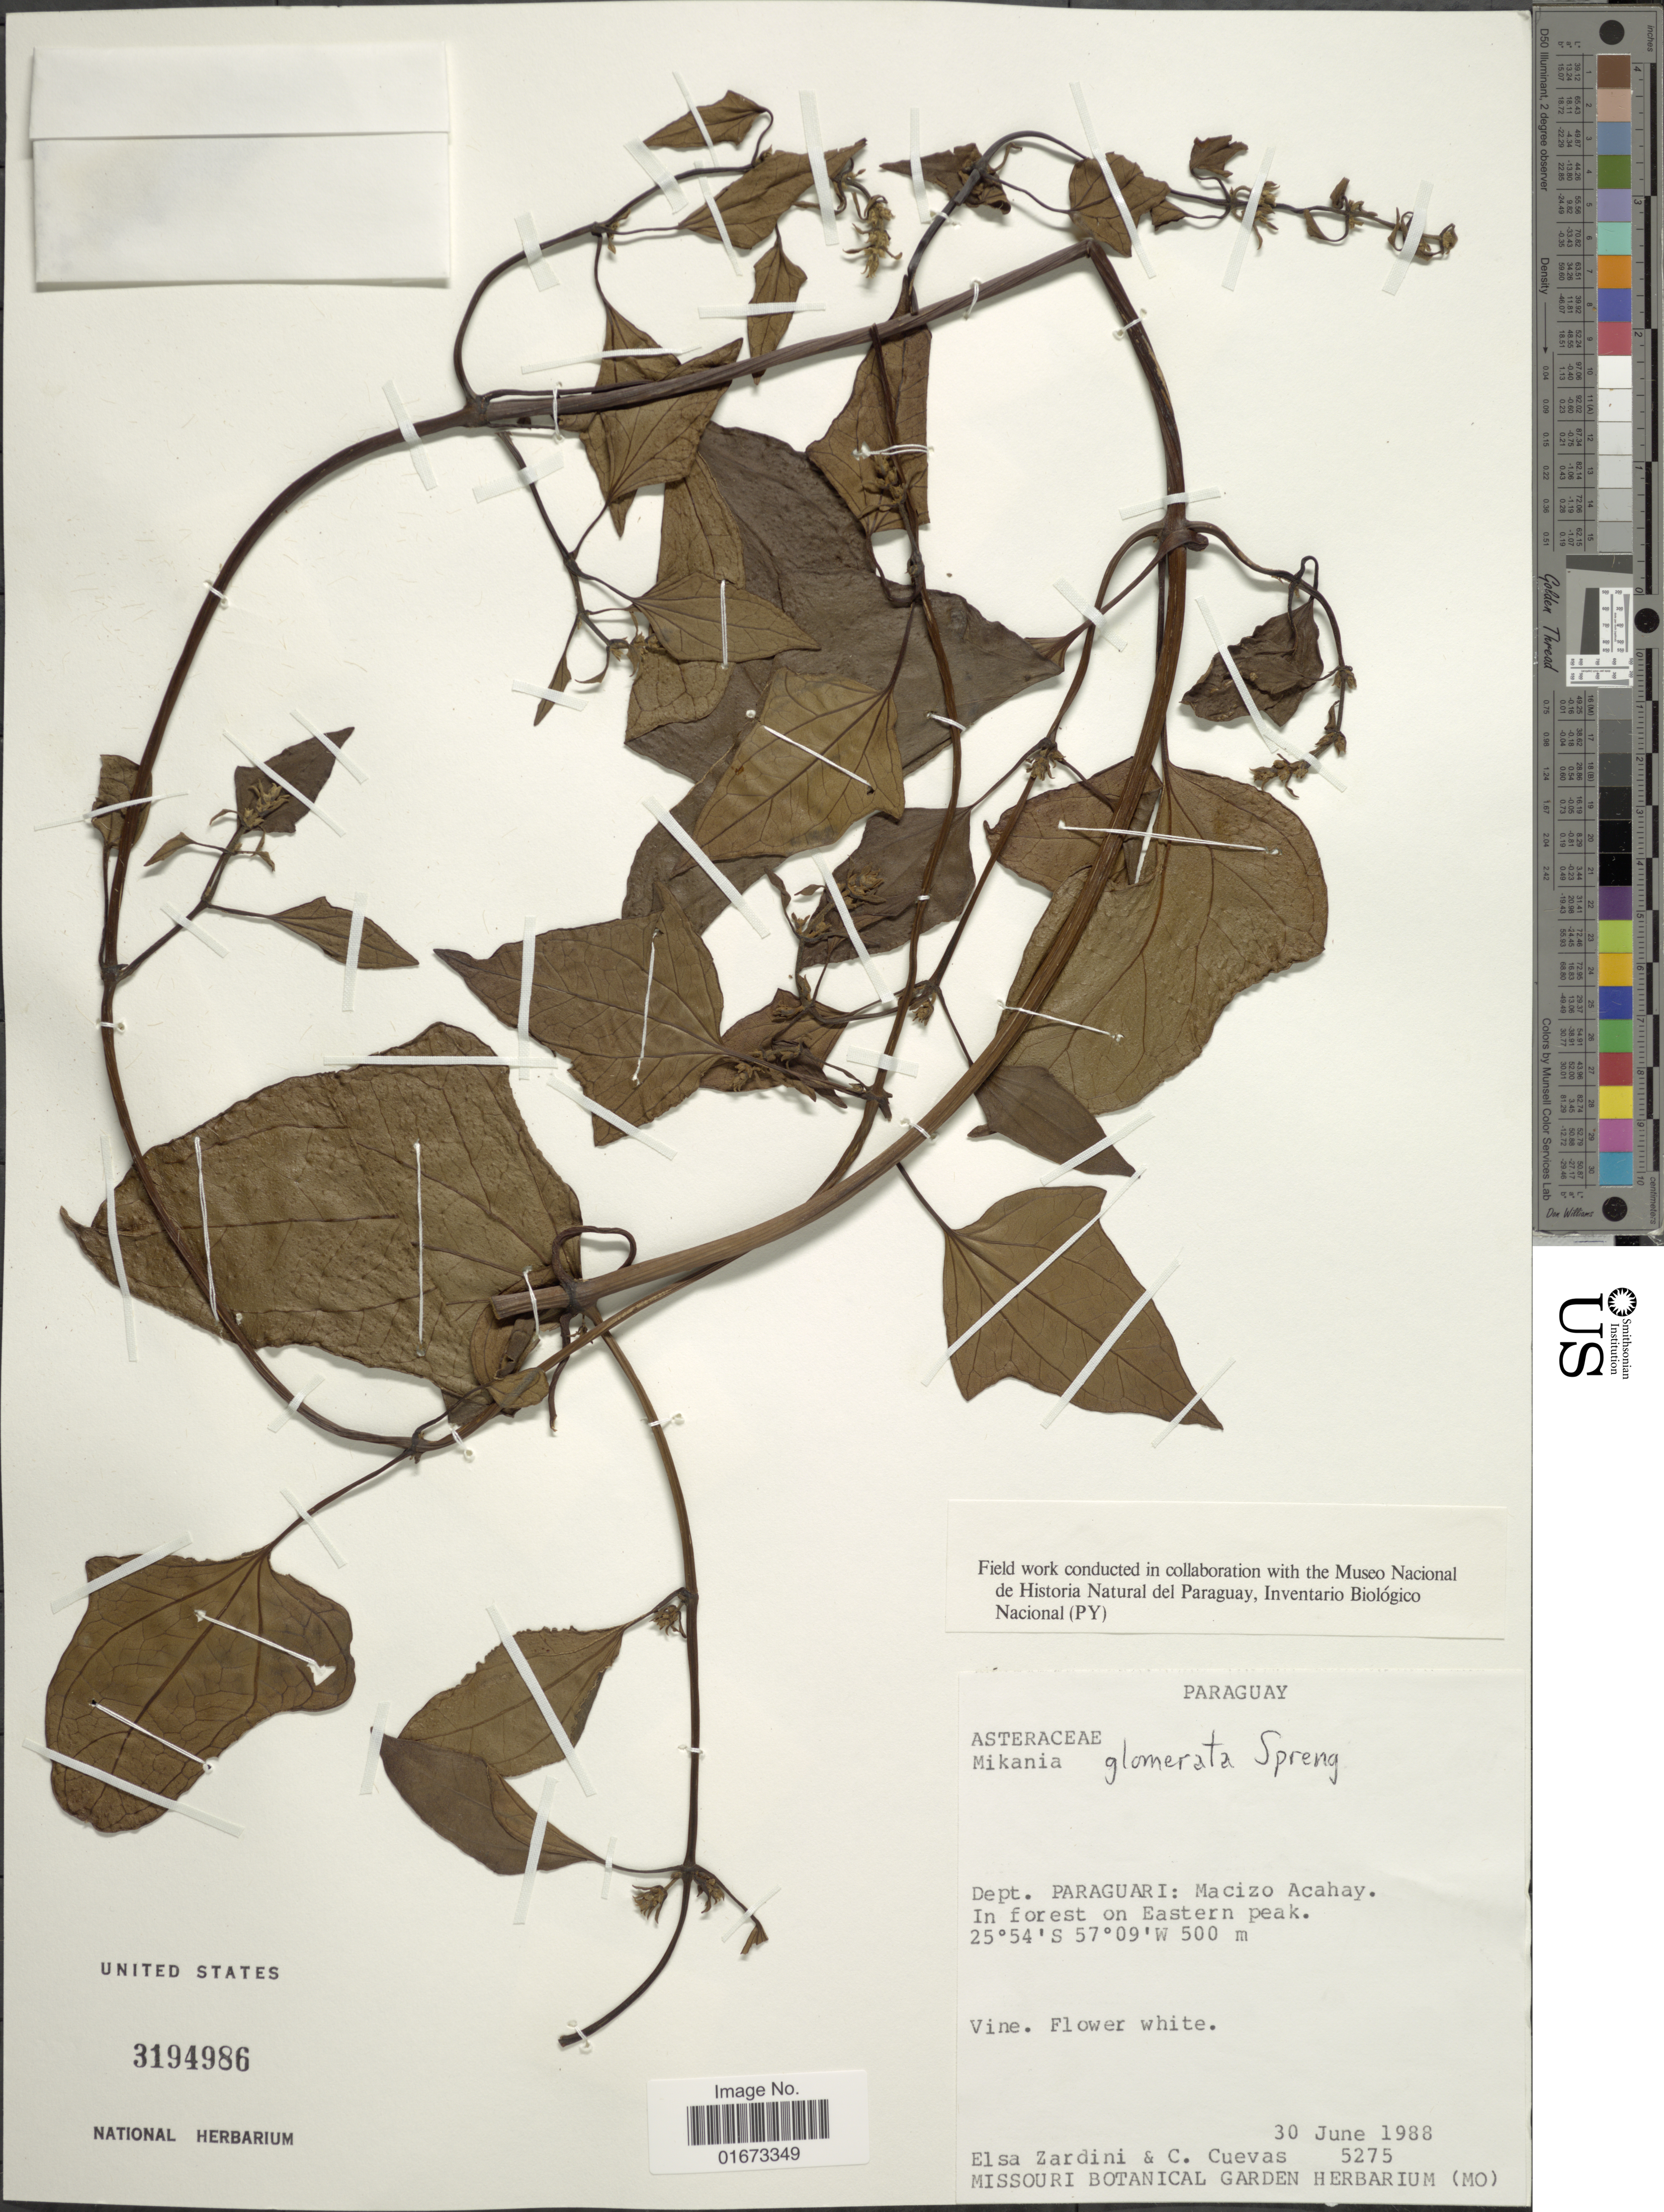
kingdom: Plantae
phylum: Tracheophyta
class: Magnoliopsida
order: Asterales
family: Asteraceae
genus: Mikania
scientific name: Mikania glomerata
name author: Spreng.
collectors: E. M. Zardini & C. Cuevas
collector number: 5275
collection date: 1988-06-30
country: Paraguay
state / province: Paraguari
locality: Dept. Paraguari: Macizo Acahay. In forest on Eastern peak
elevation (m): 500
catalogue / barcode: US 3194986